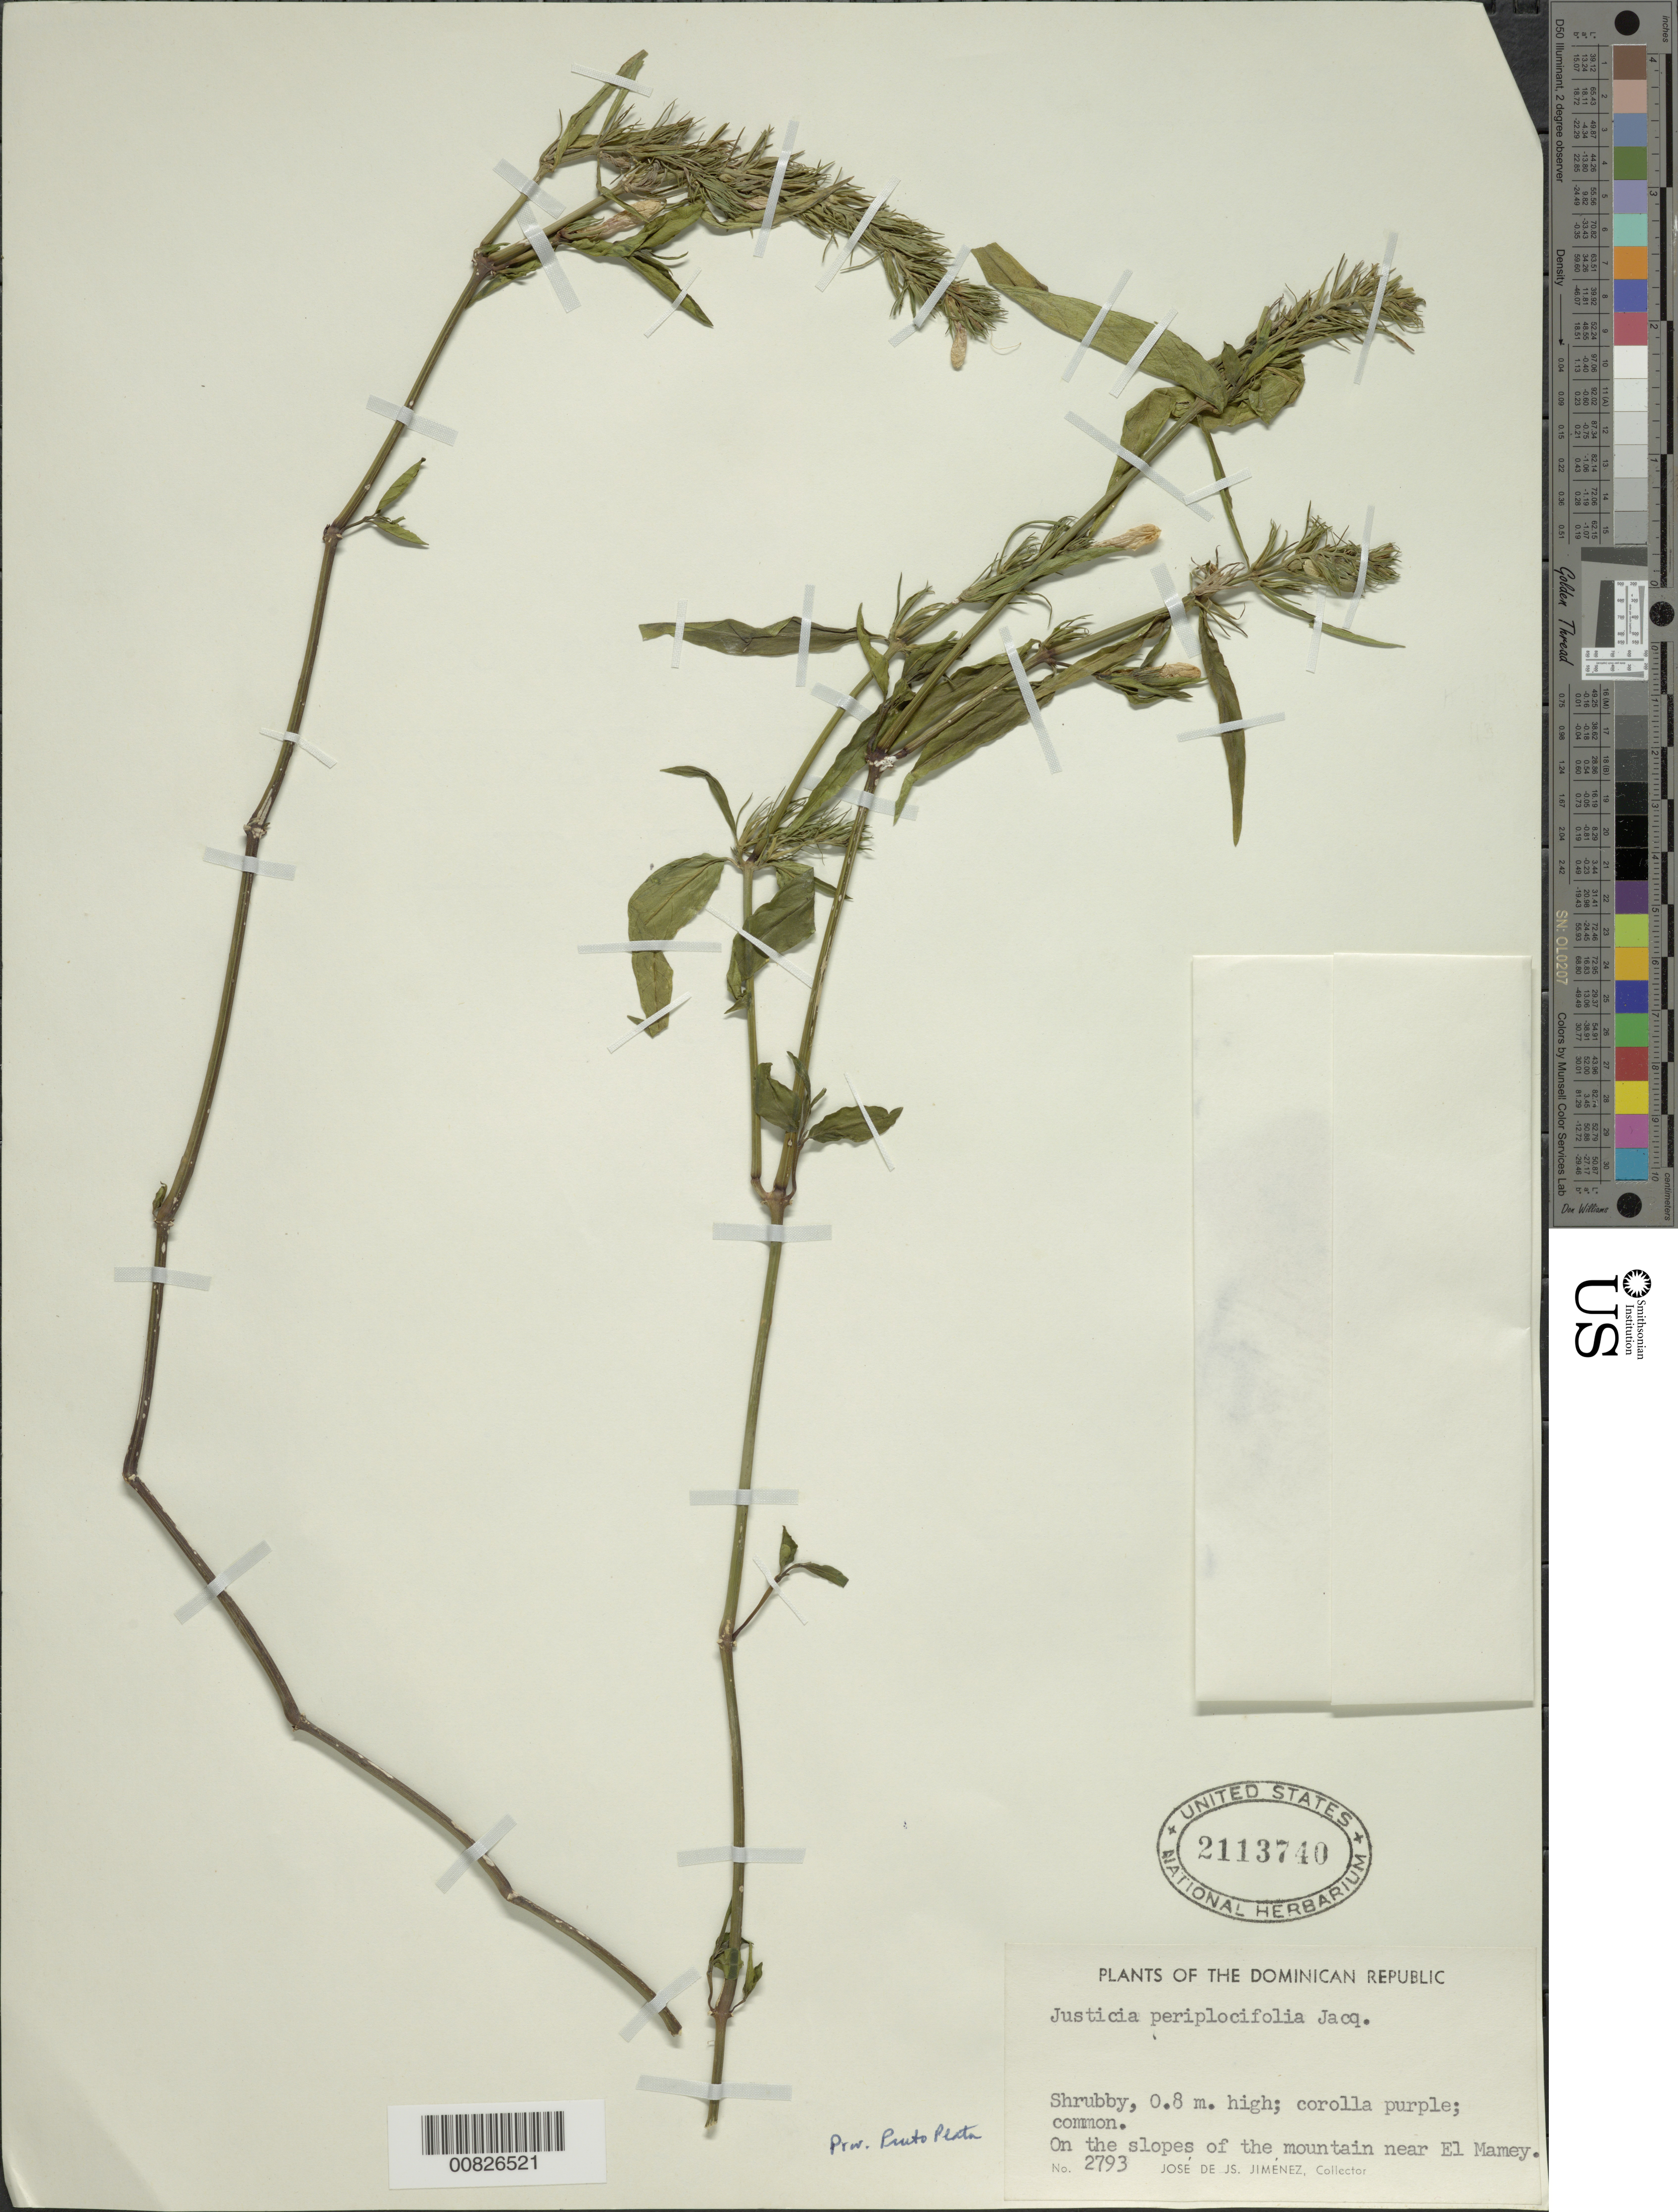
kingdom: Plantae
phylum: Tracheophyta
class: Magnoliopsida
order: Lamiales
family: Acanthaceae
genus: Justicia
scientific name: Justicia periplocifolia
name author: Jacq.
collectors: J. J. Jiménez Almonte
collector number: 2793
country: Dominican Republic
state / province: Puerto Plata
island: Hispaniola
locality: Near El Mamey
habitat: Mountain slopes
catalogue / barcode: US 2113740